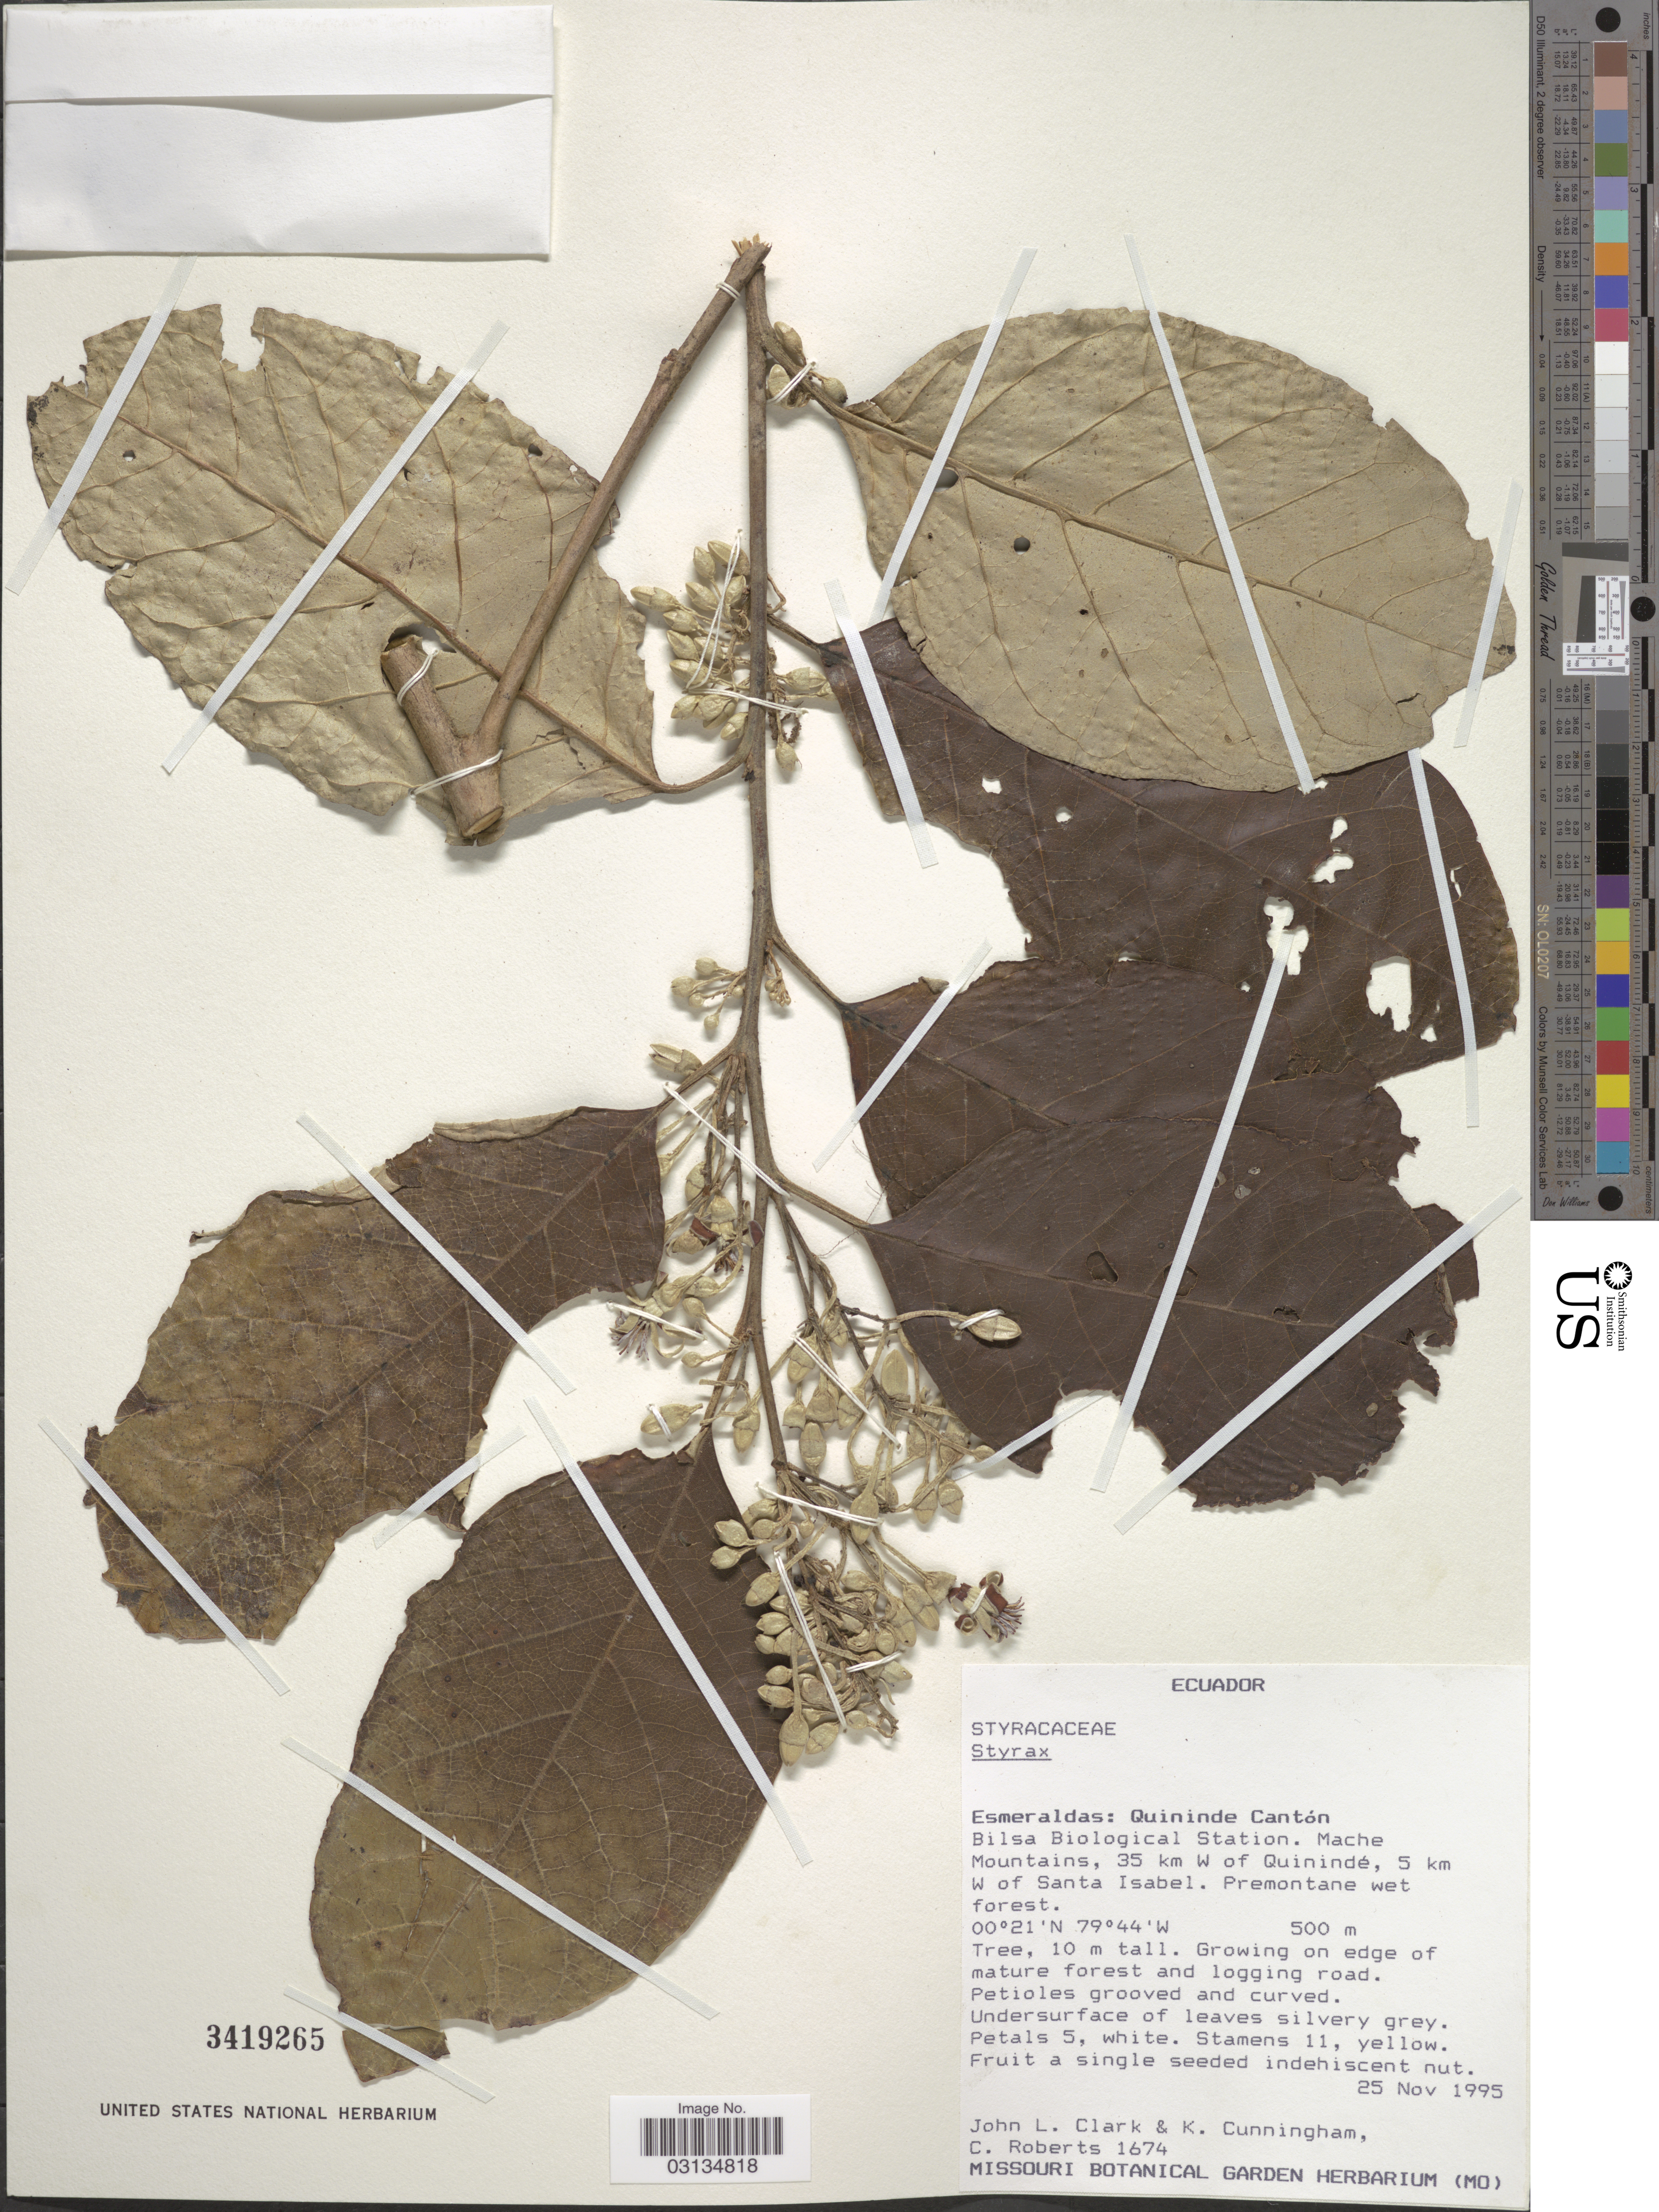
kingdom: Plantae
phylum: Tracheophyta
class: Magnoliopsida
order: Ericales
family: Styracaceae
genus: Styrax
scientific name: Styrax sp.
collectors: J. L. Clark, K. Cunningham & C. Roberts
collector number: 1674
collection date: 1995-11-25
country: Ecuador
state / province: Esmeraldas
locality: Quininde Cantón. Bilsa Biological Station. Mache Mountains, 35 km W of Quinindé, 5 km W of Santa Isabel.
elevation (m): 500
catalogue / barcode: US 3419265